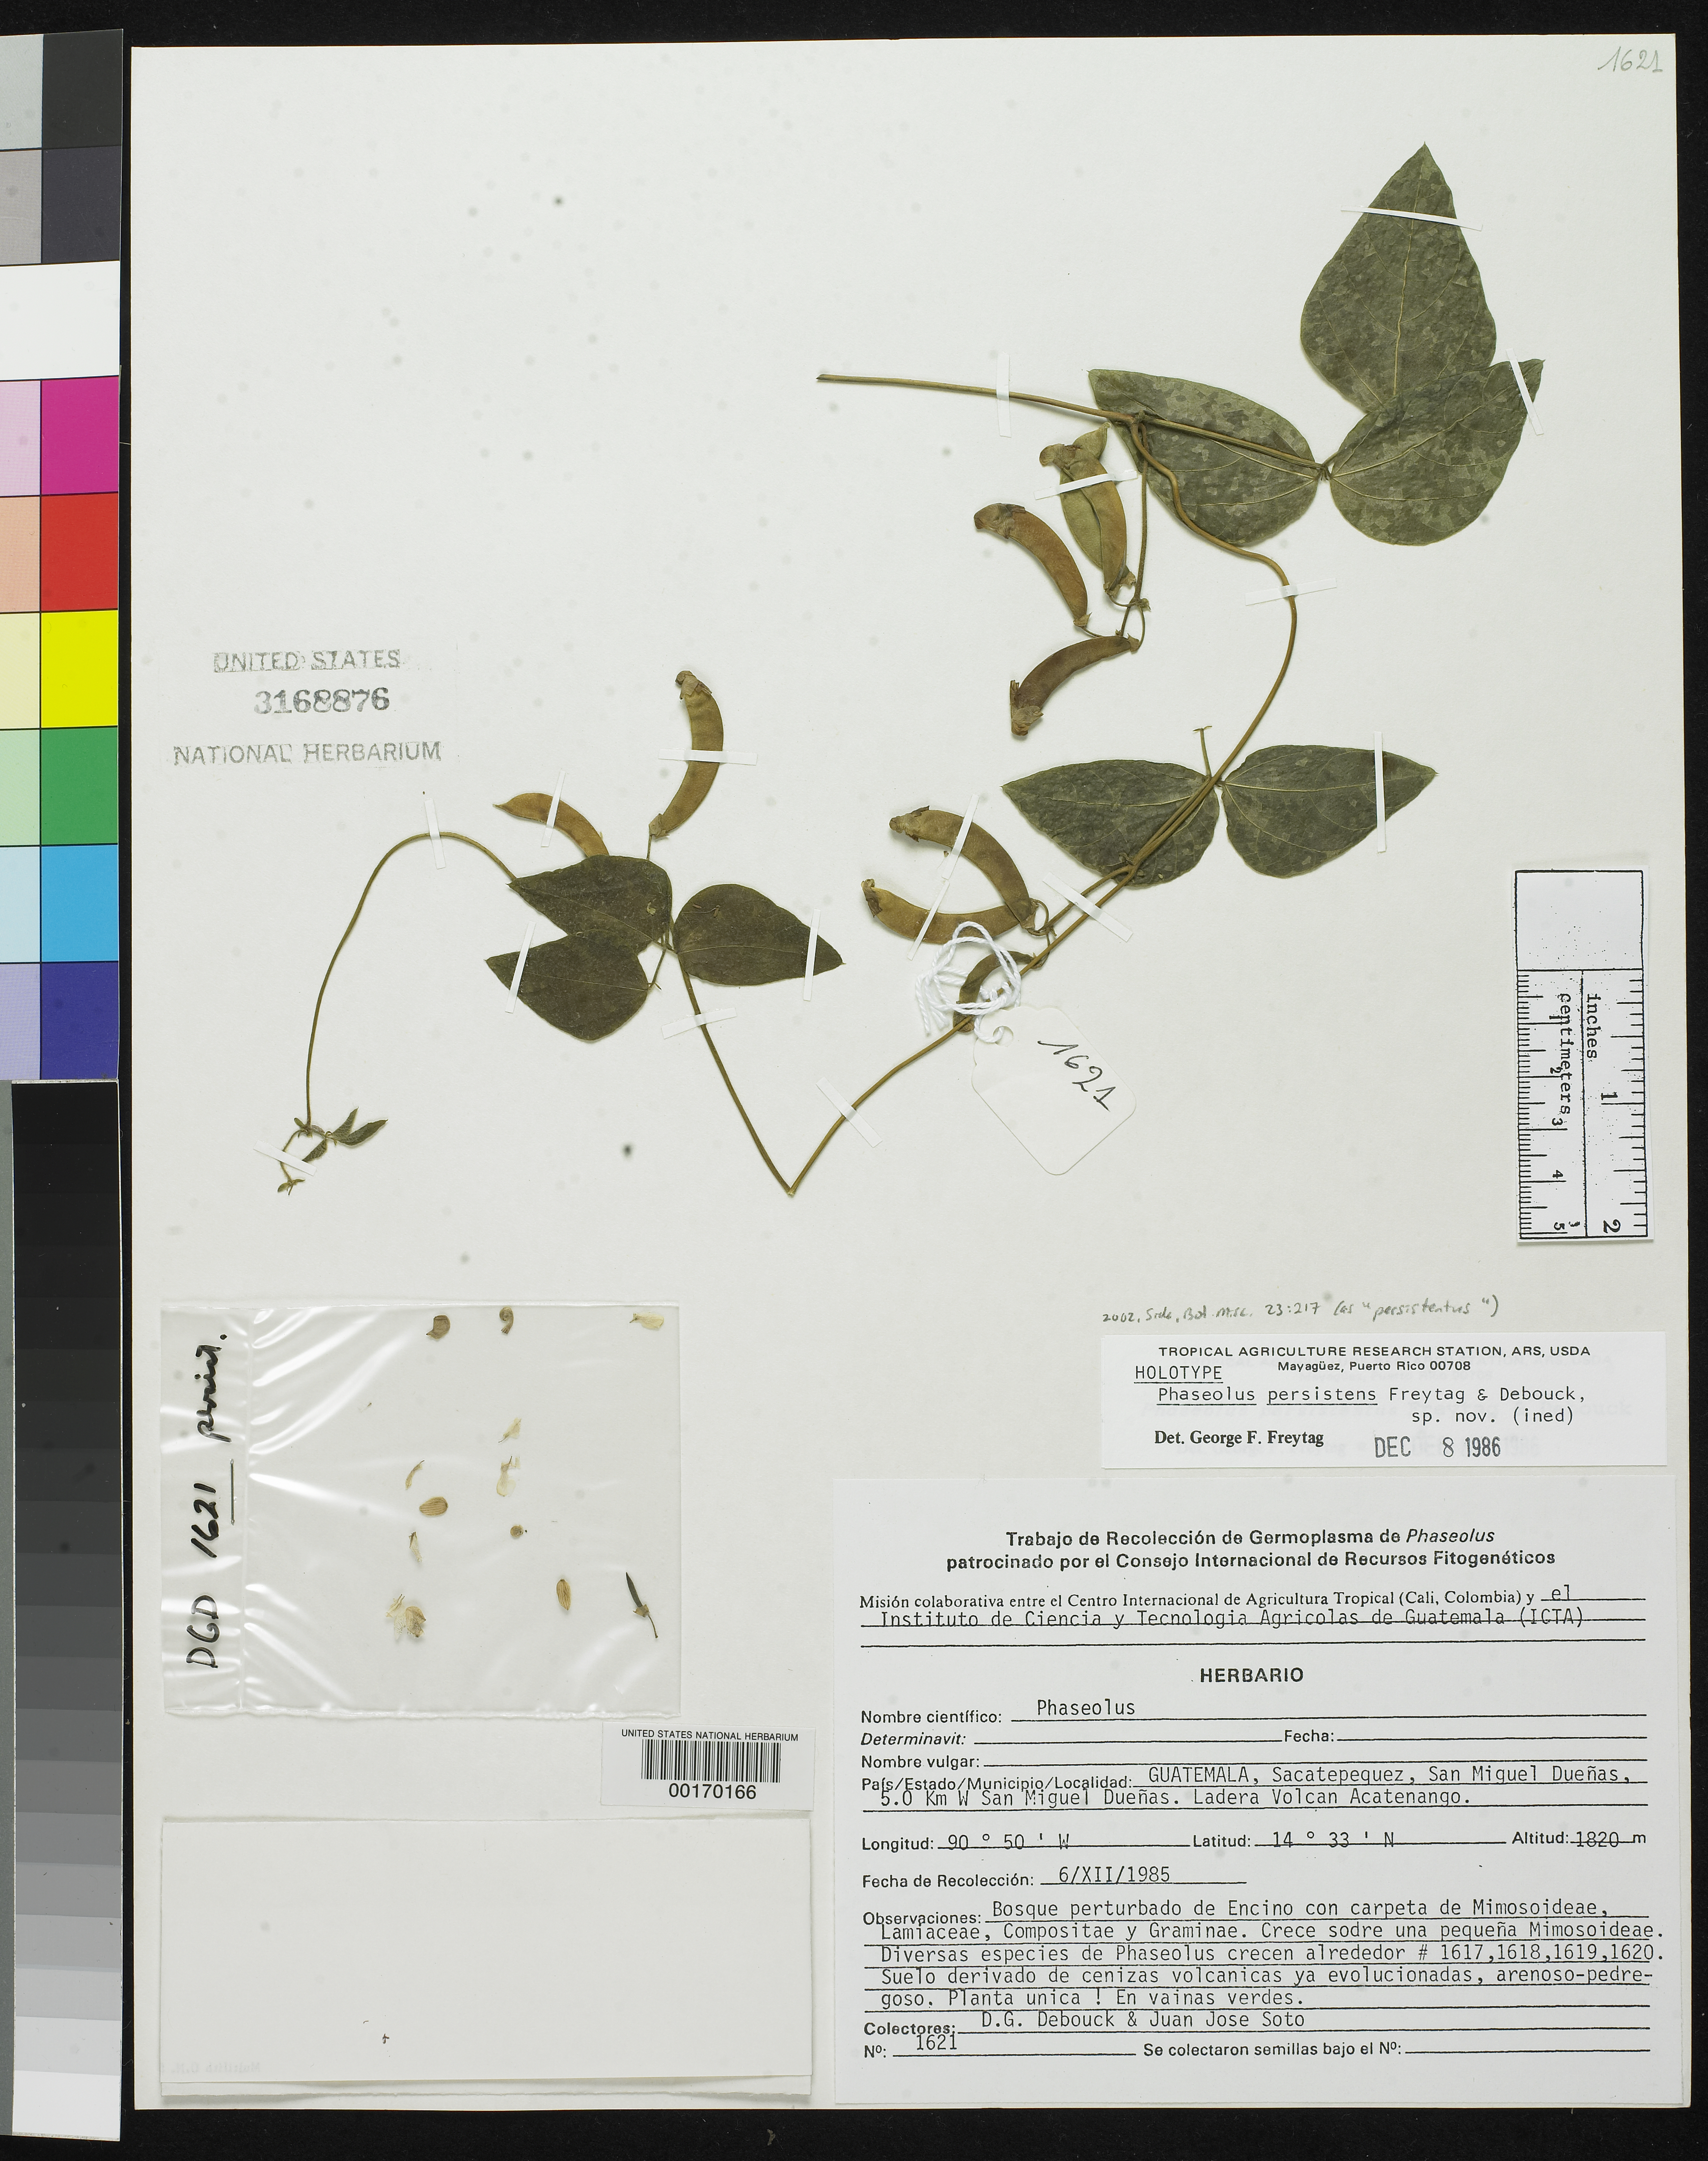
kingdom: Plantae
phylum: Tracheophyta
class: Magnoliopsida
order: Fabales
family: Fabaceae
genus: Phaseolus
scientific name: Phaseolus persistentus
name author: Freytag & Debouck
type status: Holotype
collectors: D. Debouck & J. Soto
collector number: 1621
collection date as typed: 06 Dec 1985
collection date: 1985-12-06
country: Guatemala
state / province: Sacatepéquez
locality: San Miguel Dueñas, 5.0 km W San Miguel Dueñas. Ladera Volcan Acatenango.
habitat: Bosque perturbado de Encino.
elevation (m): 1820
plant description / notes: Annotated as "persistens" but published as "persistentus".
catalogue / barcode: US 3168876